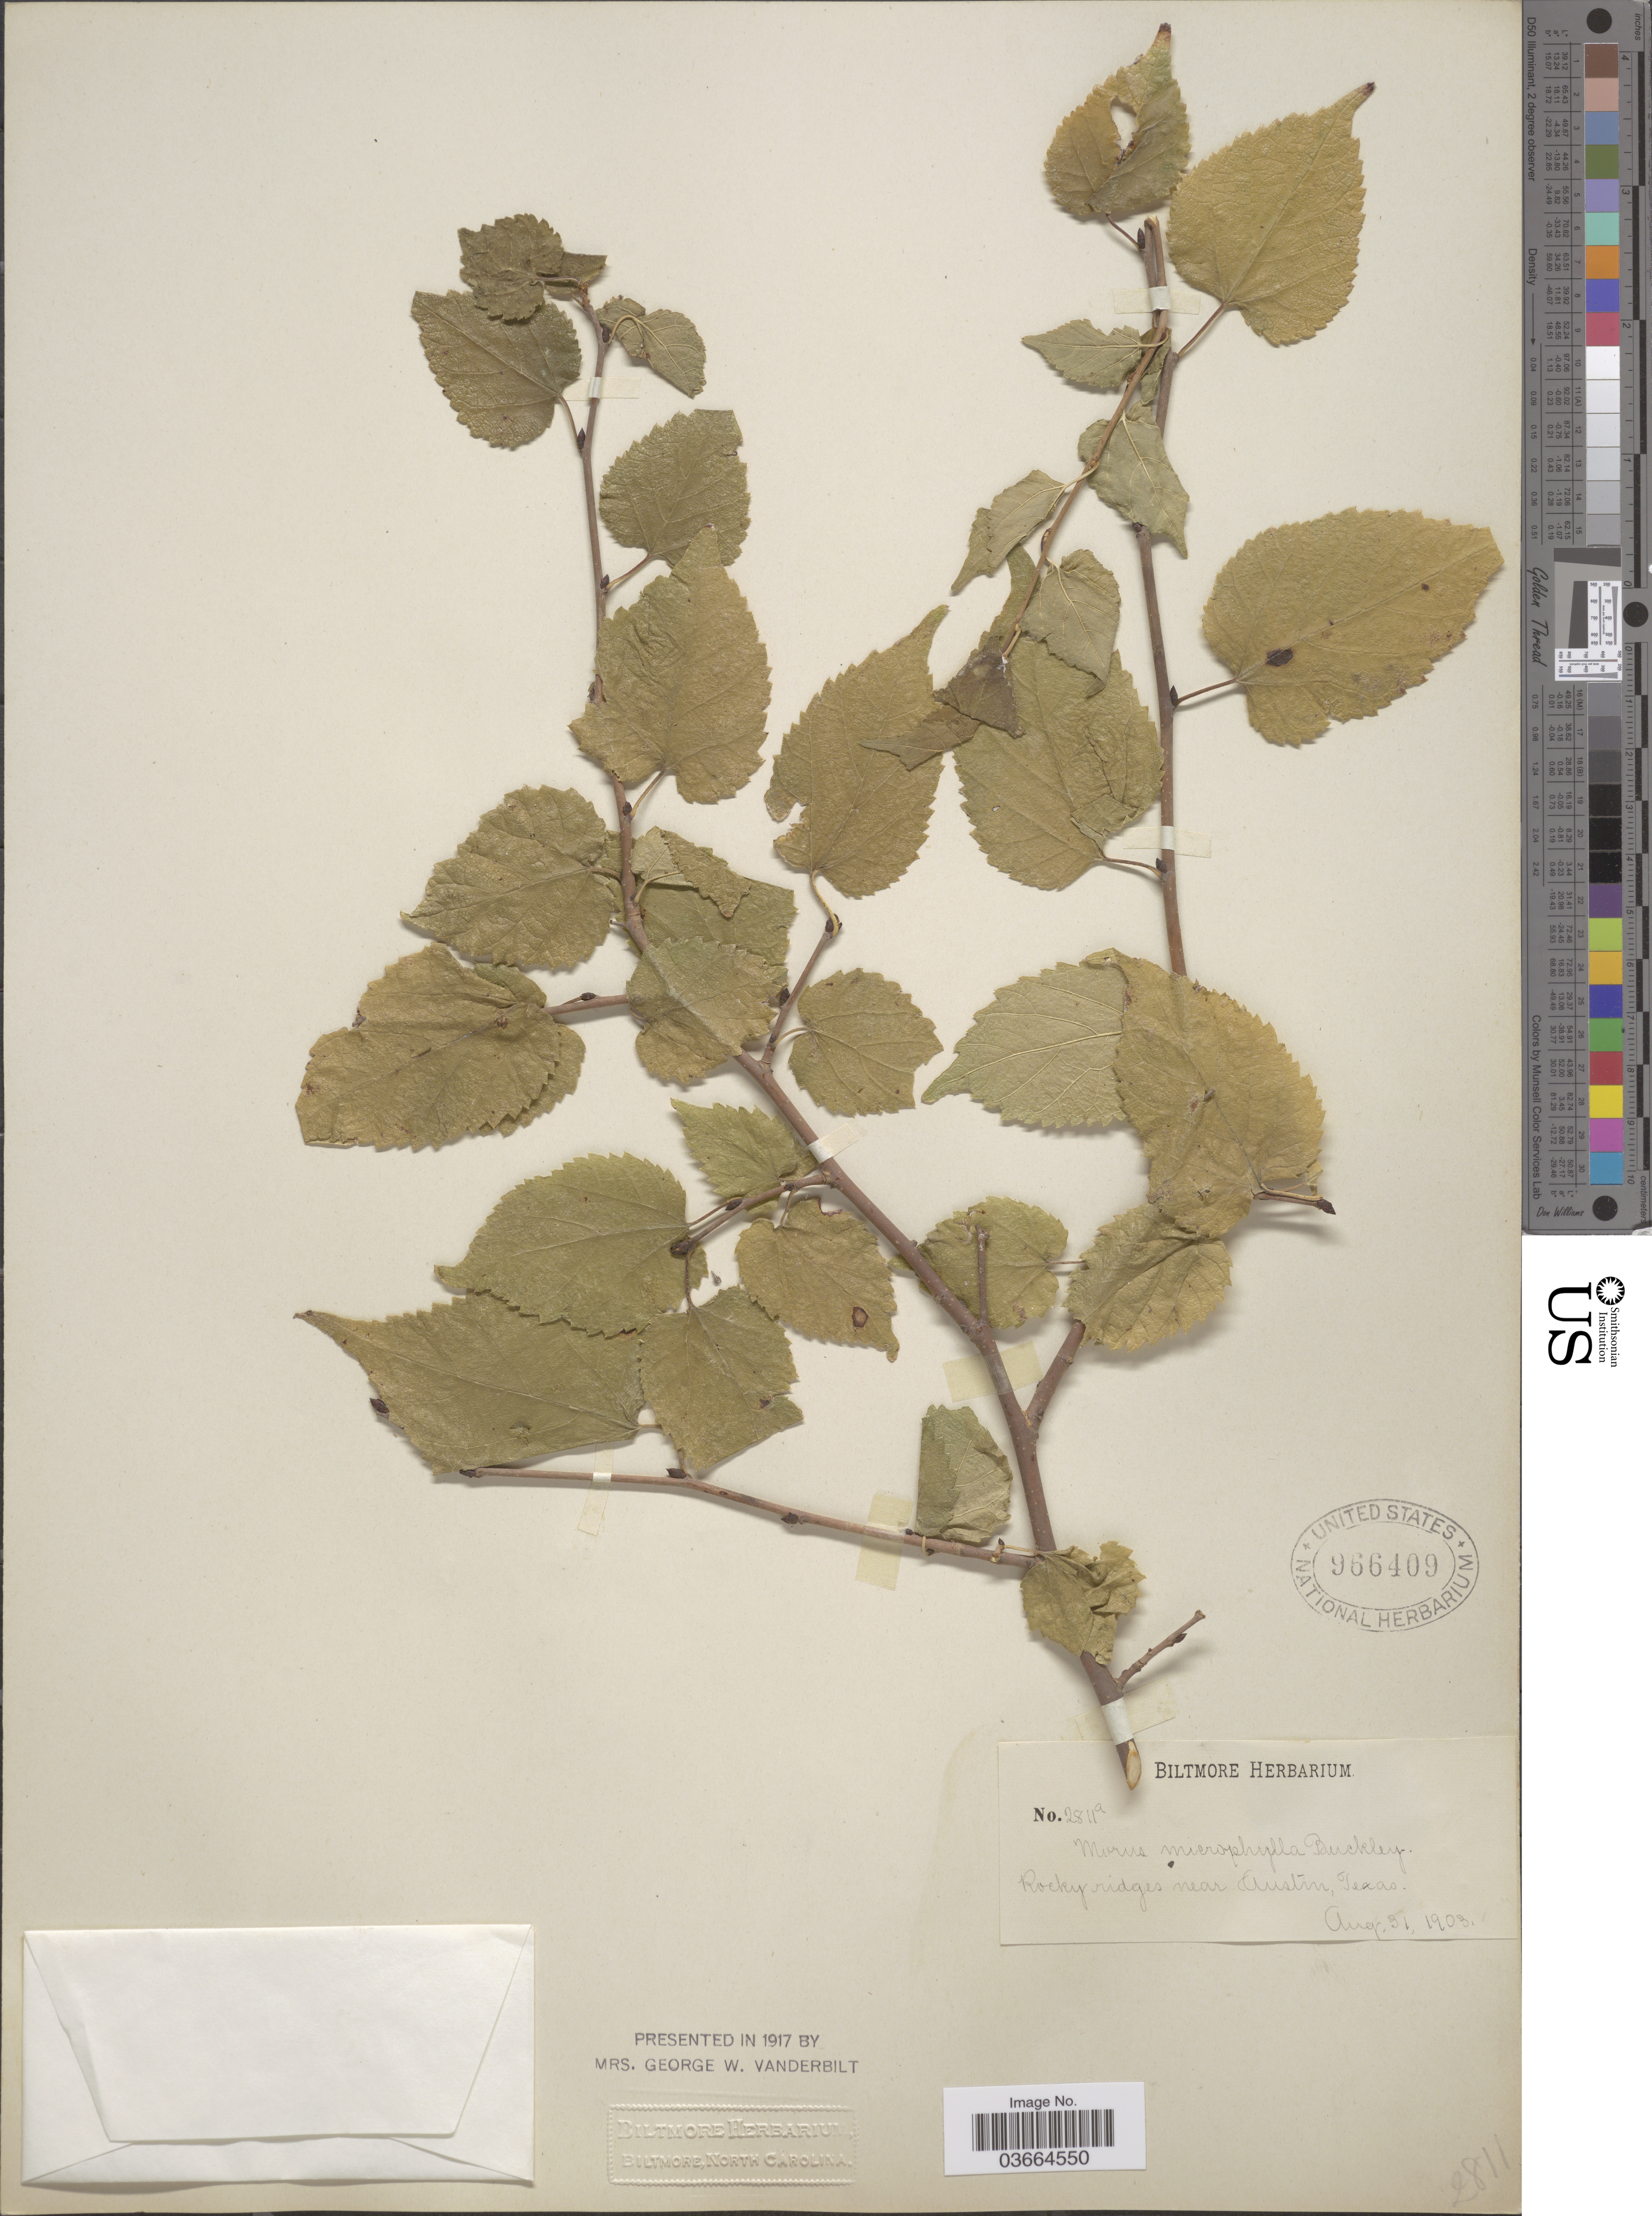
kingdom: Plantae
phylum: Tracheophyta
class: Magnoliopsida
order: Rosales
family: Moraceae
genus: Morus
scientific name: Morus microphylla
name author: Buckley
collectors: ex herb. Biltmore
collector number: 2811a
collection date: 1903-08-31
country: United States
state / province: Texas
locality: Rocky ridges near Austin.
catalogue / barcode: US 966409